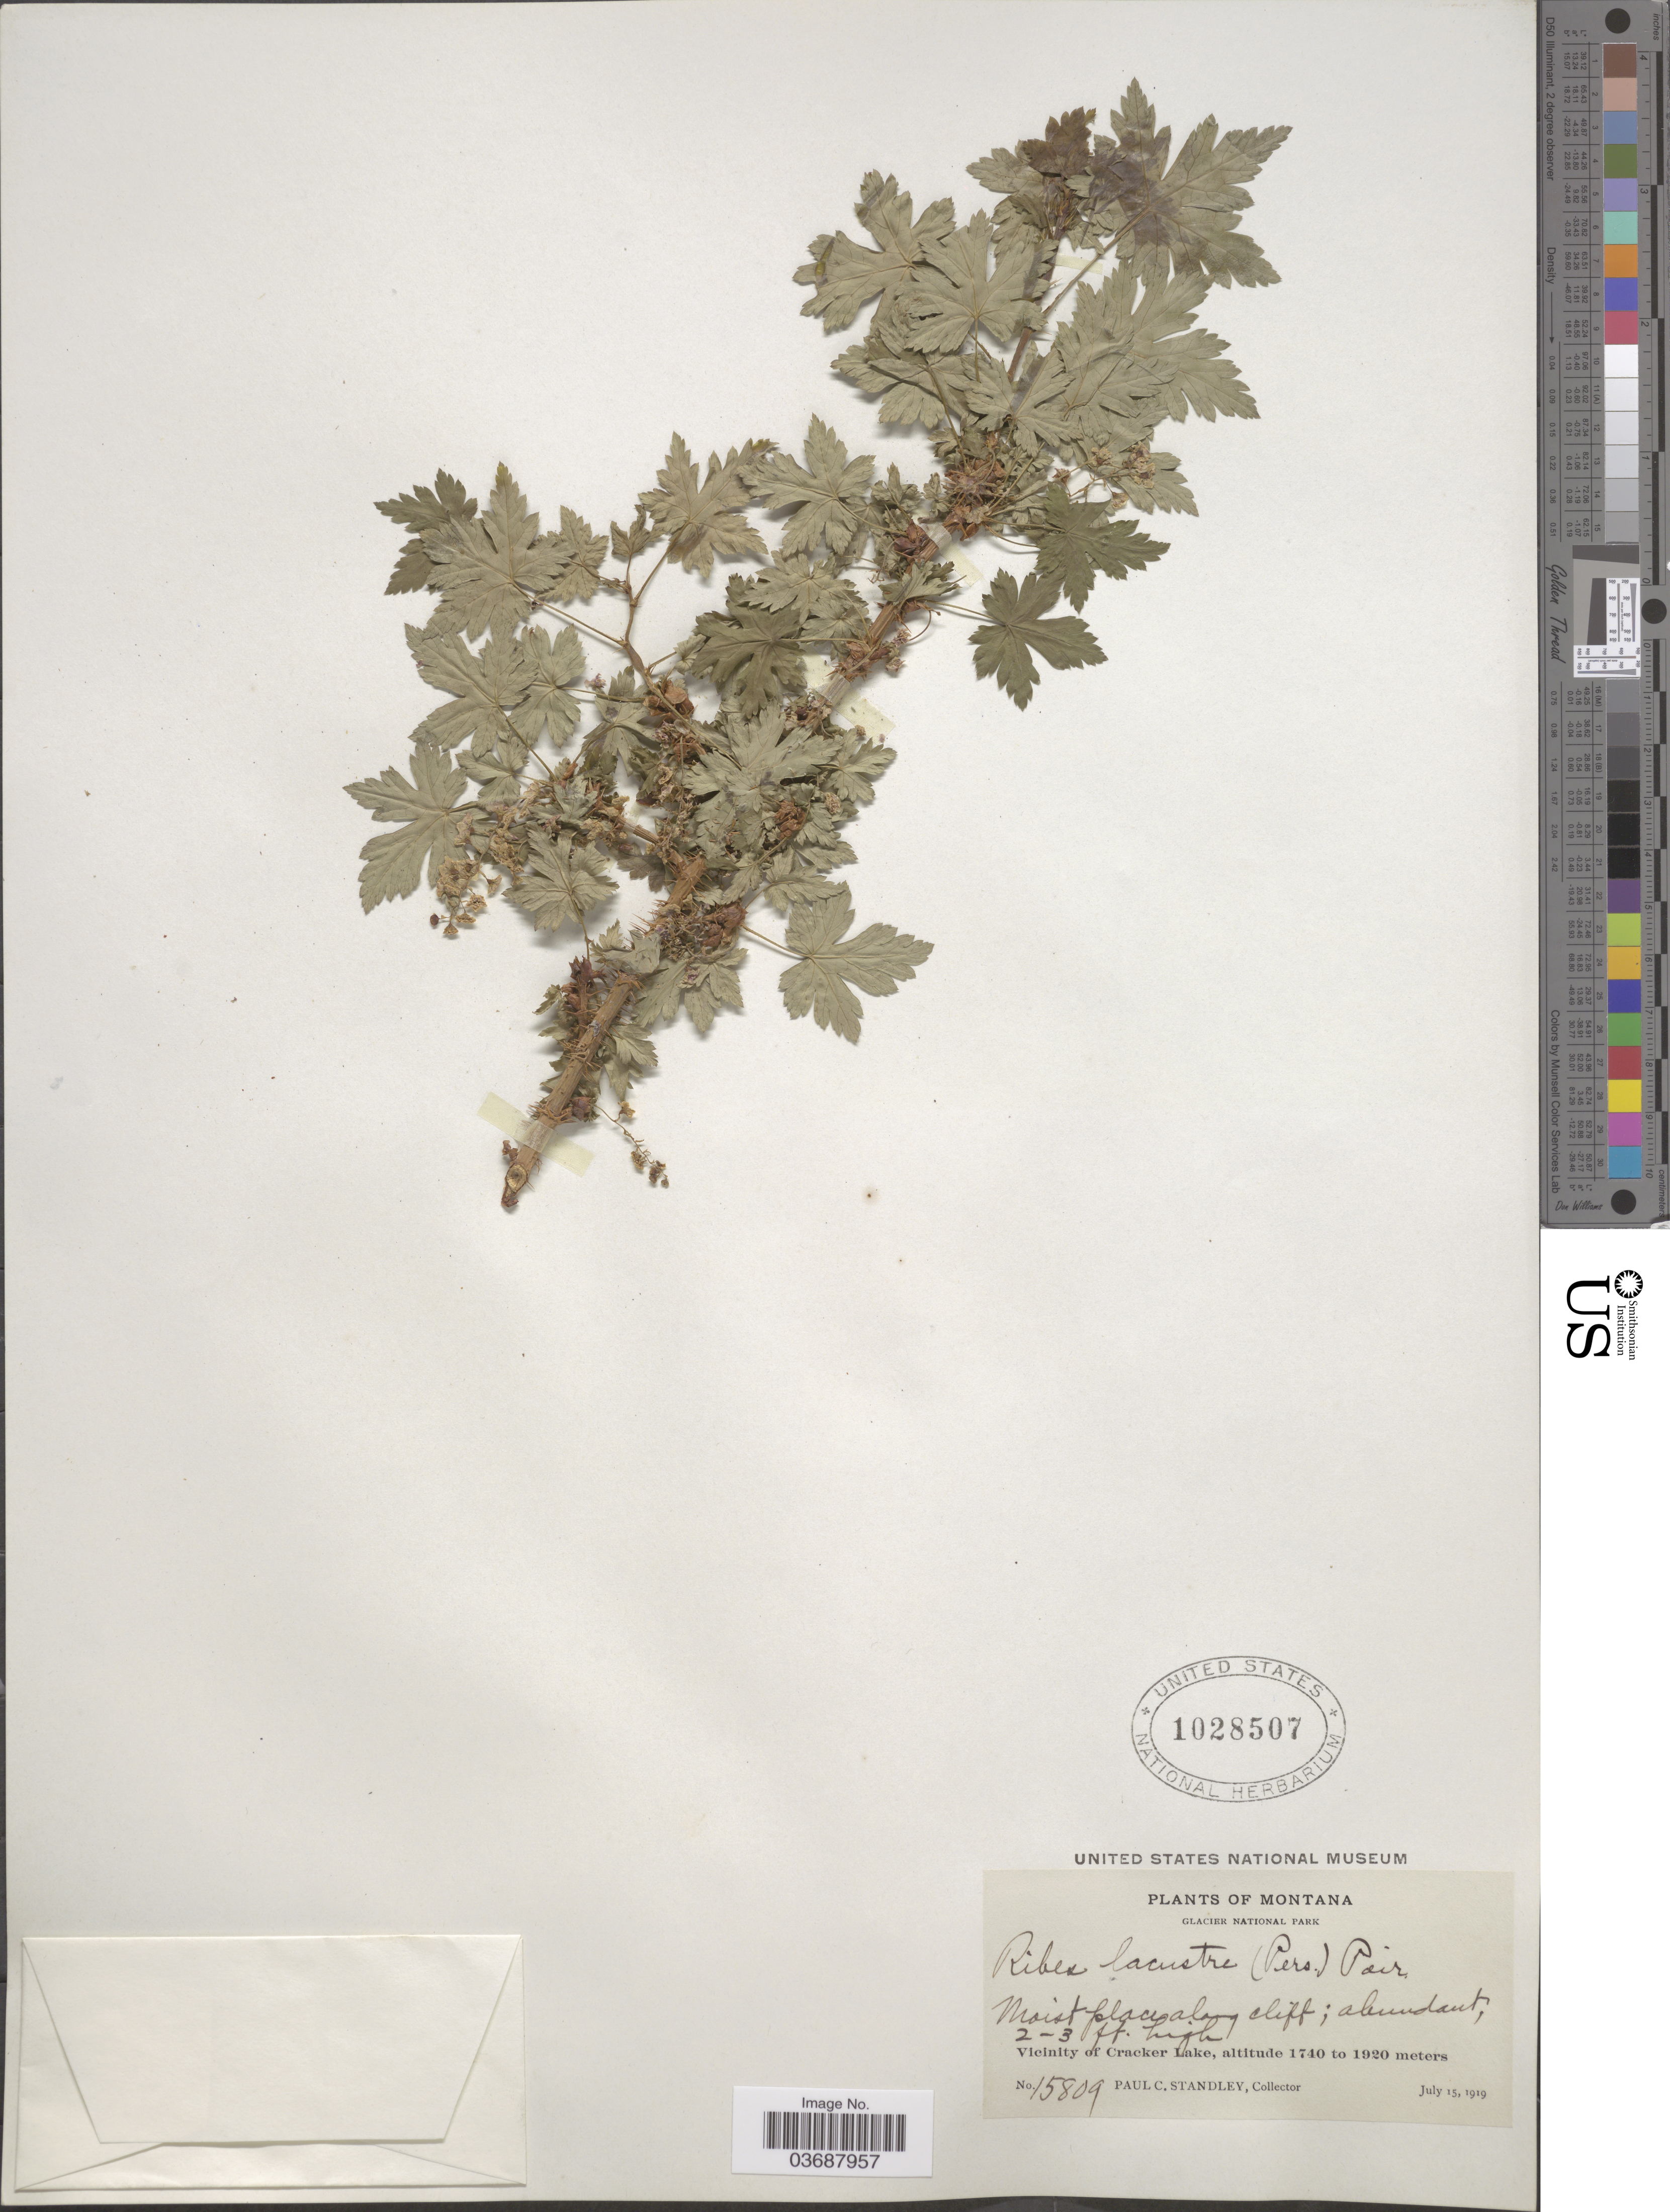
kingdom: Plantae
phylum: Tracheophyta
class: Magnoliopsida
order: Saxifragales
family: Grossulariaceae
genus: Ribes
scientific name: Ribes lacustre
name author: (Pers.) Poir.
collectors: P. C. Standley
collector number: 15809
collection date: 1919-07-15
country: United States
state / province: Montana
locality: Glacier National Park. Vicinity of Cracker Lake.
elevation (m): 1740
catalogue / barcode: US 1028507